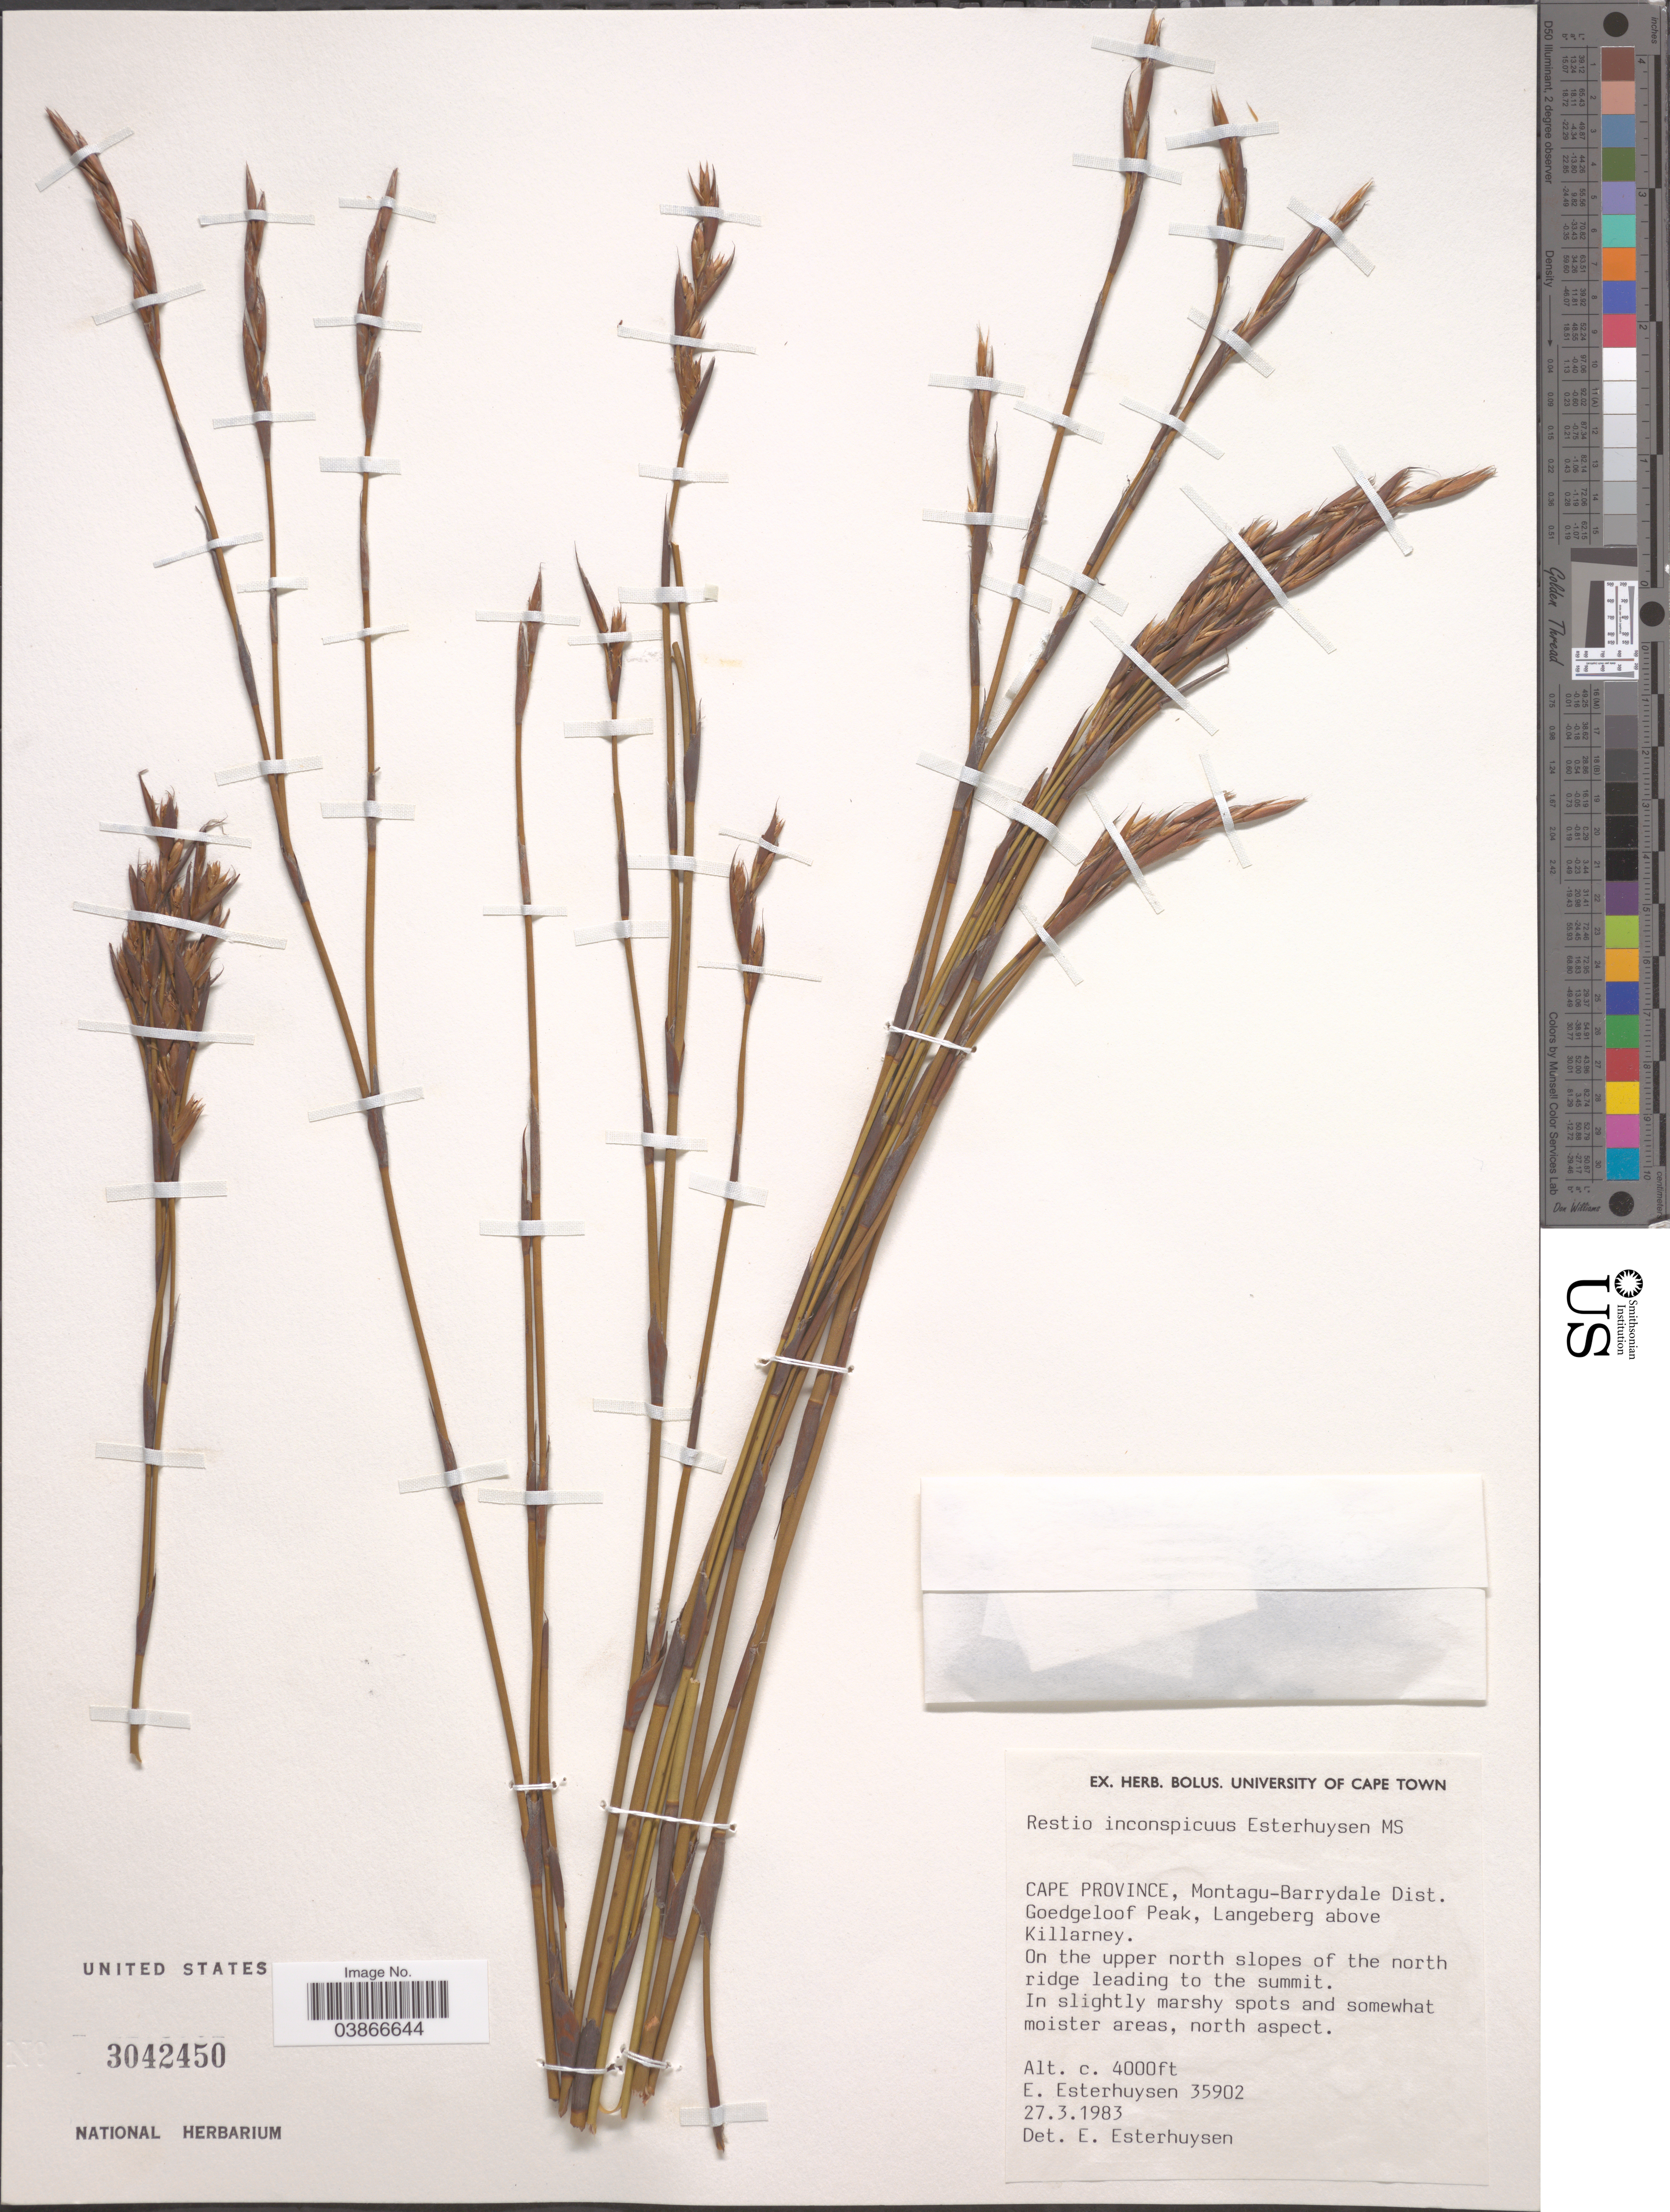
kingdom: Plantae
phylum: Tracheophyta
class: Liliopsida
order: Poales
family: Restionaceae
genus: Restio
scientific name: Restio inconspicuus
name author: Esterh.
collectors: E. E. Esterhuysen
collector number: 35902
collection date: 1983-03-27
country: South Africa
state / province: Western Cape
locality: Montagu - Barrydale Dist. Goedgeloof Peak, Langeberg above Killarney. On the upper north slopes of the north ridge leading to the summit.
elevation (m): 1219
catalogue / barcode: US 3042450